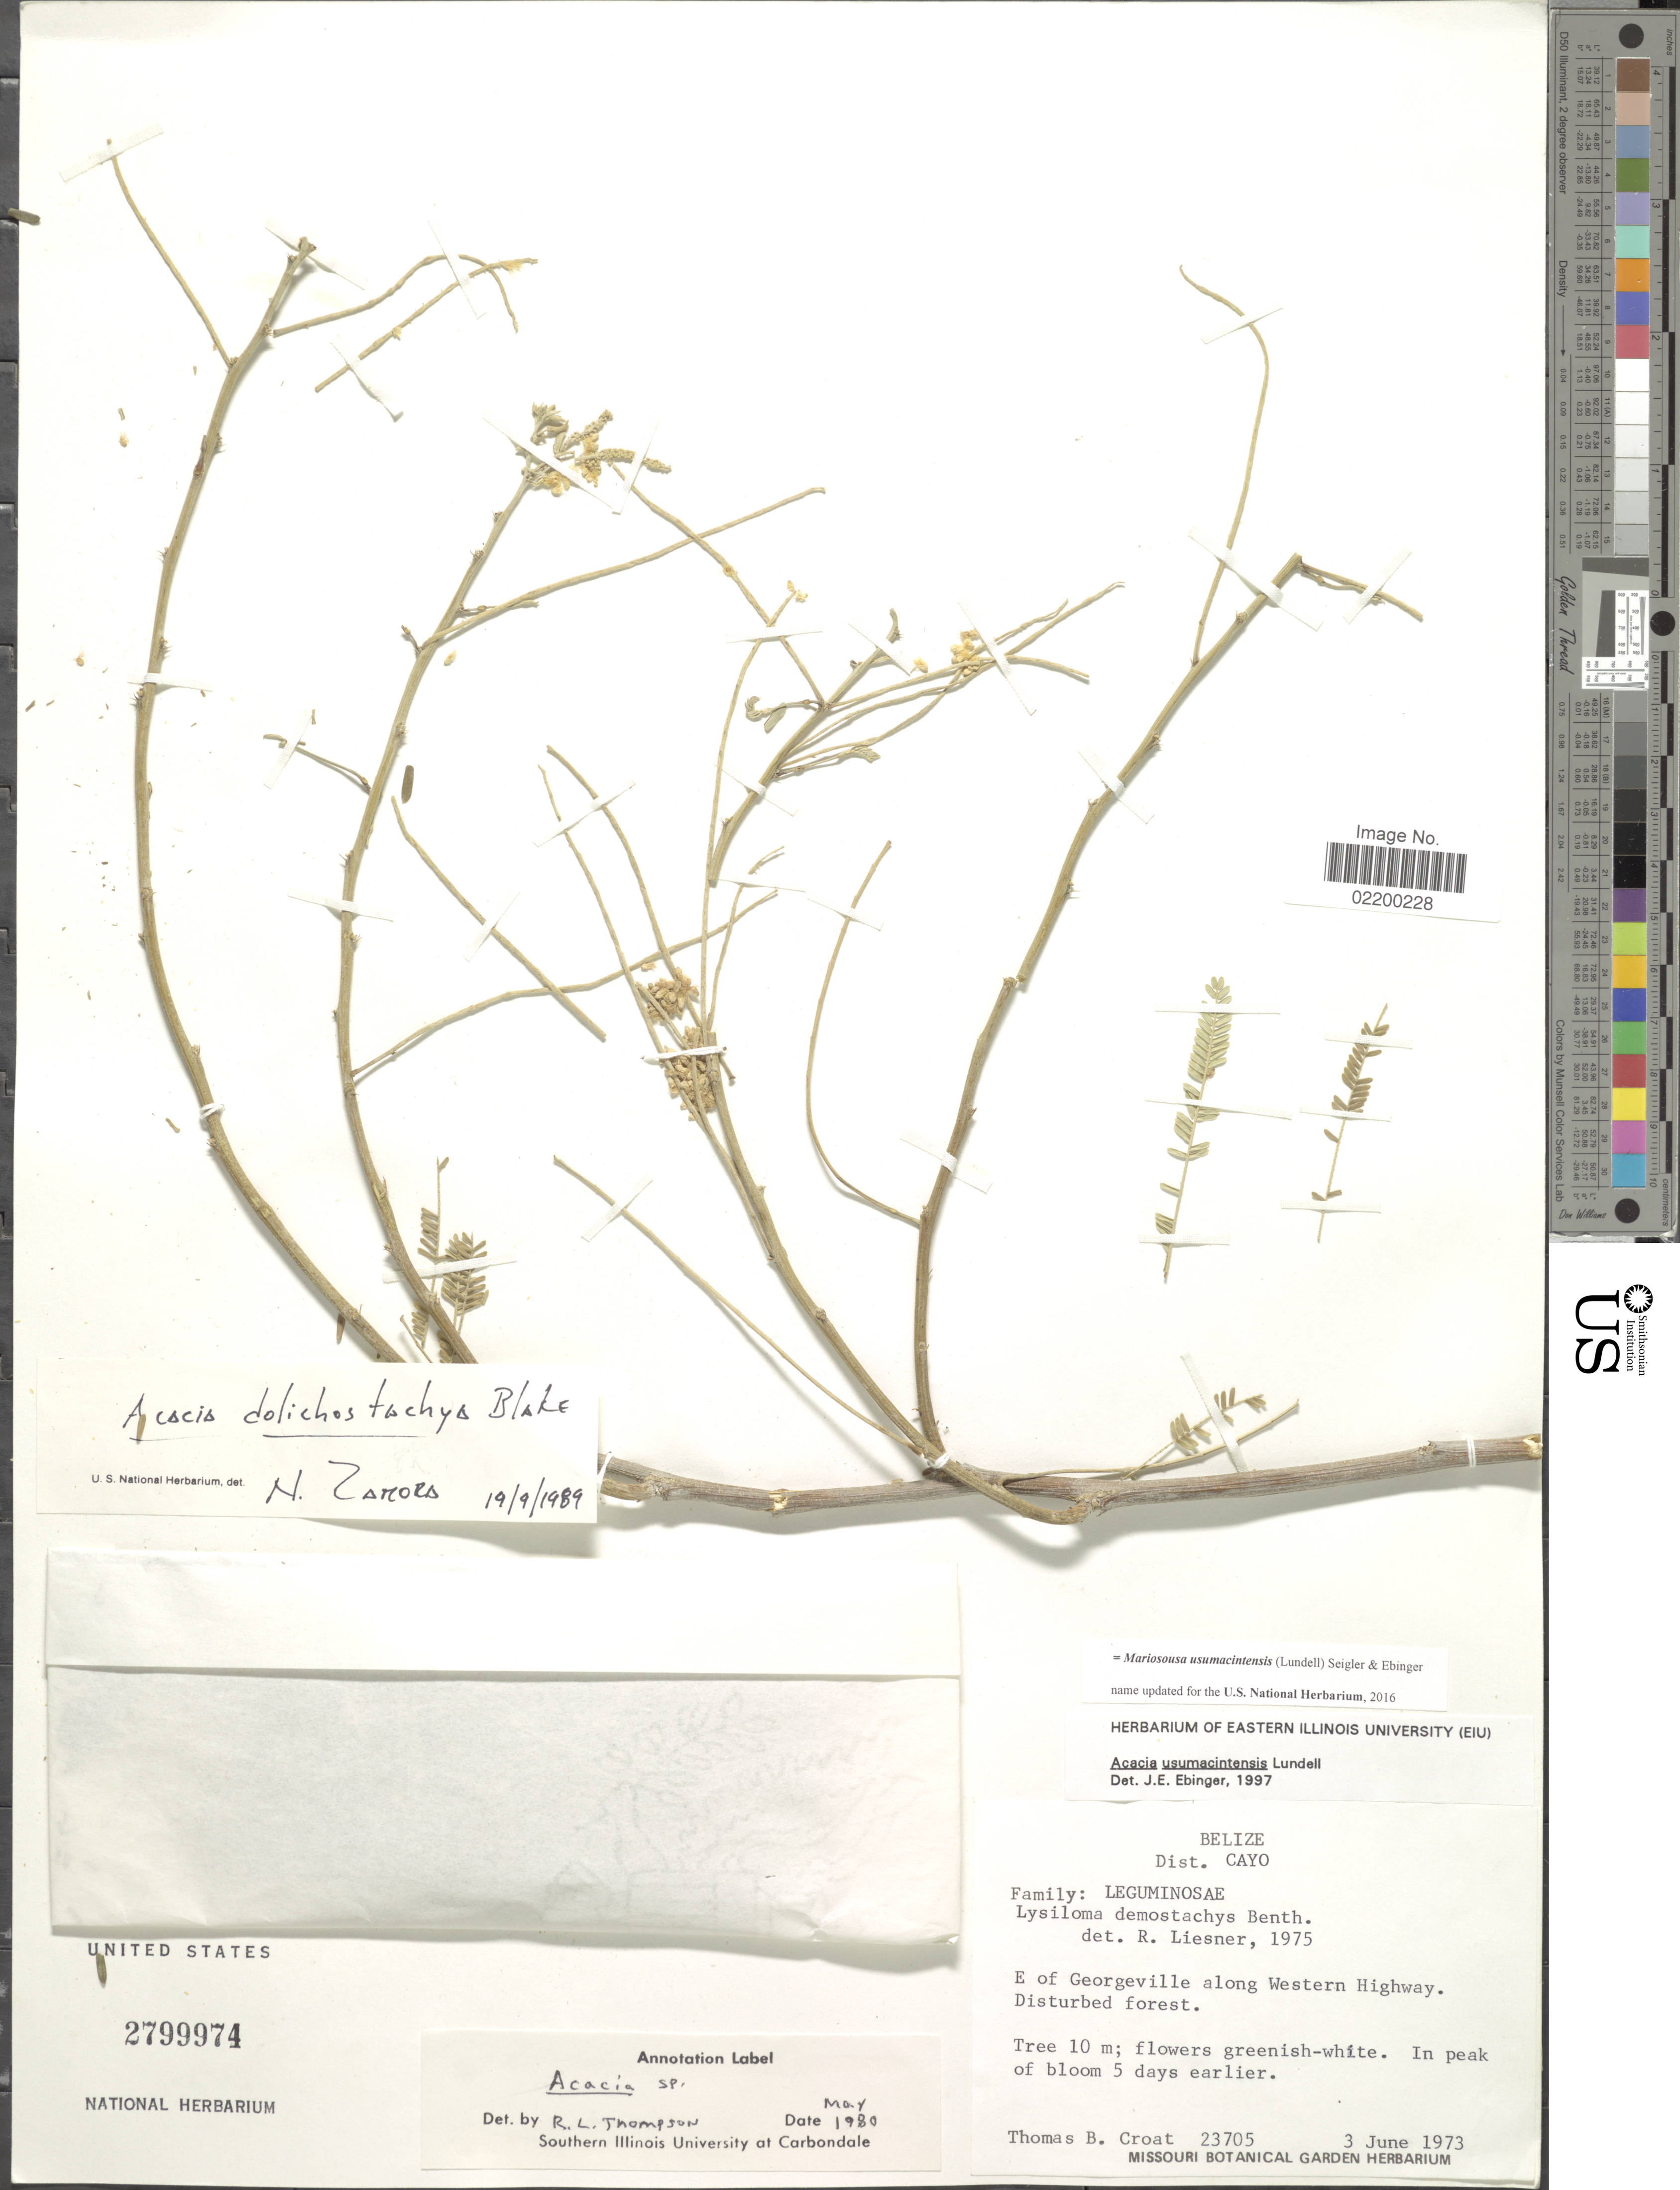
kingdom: Plantae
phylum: Tracheophyta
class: Magnoliopsida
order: Fabales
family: Fabaceae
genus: Mariosousa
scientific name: Mariosousa usumacintensis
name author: (Lundell) Seigler & Ebinger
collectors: T. B. Croat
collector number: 23705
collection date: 1973-06-03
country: Belize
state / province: Cayo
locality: Dist. Cayo, E. of Georgeville along Western Highway. Disturbed forest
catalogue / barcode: US 2799974